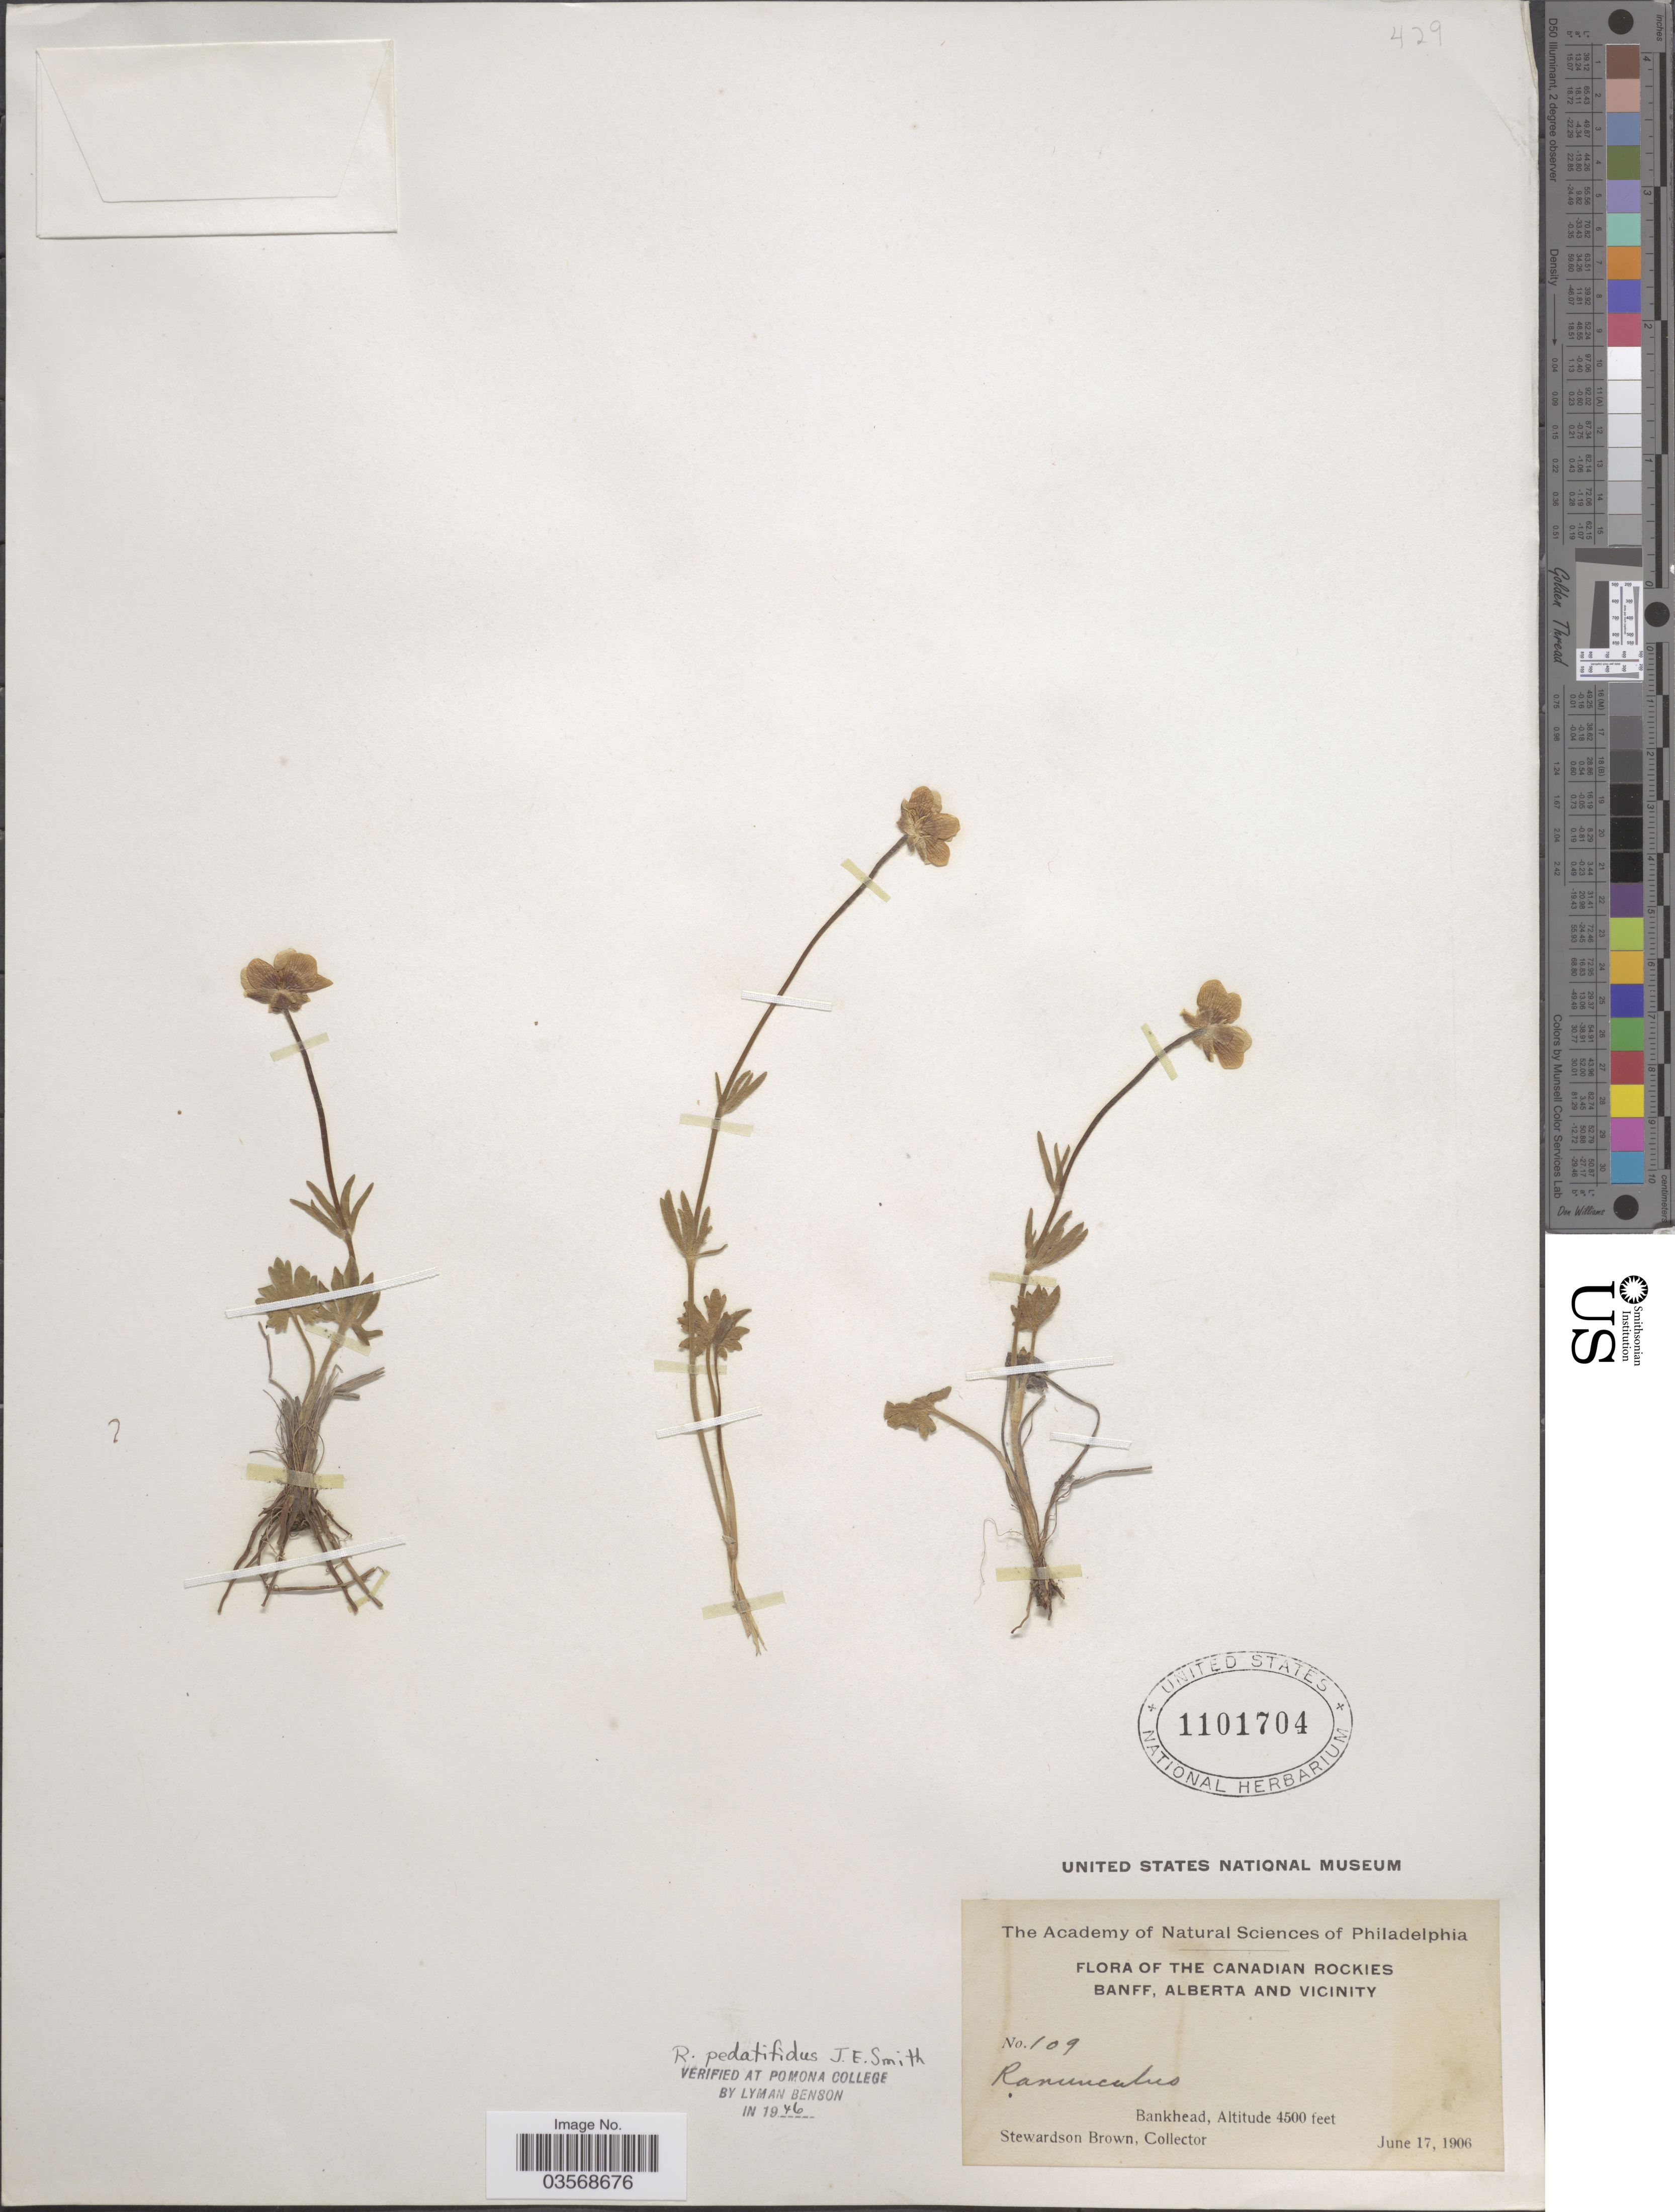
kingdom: Plantae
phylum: Tracheophyta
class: Magnoliopsida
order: Ranunculales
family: Ranunculaceae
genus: Ranunculus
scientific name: Ranunculus pedatifidus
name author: Sm.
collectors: S. Brown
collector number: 109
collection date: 1906-06-17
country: Canada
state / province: Alberta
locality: The Canadian Rockies. Banff, Alberta and Vicinity. Bankhead.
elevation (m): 1372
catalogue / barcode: US 1101704